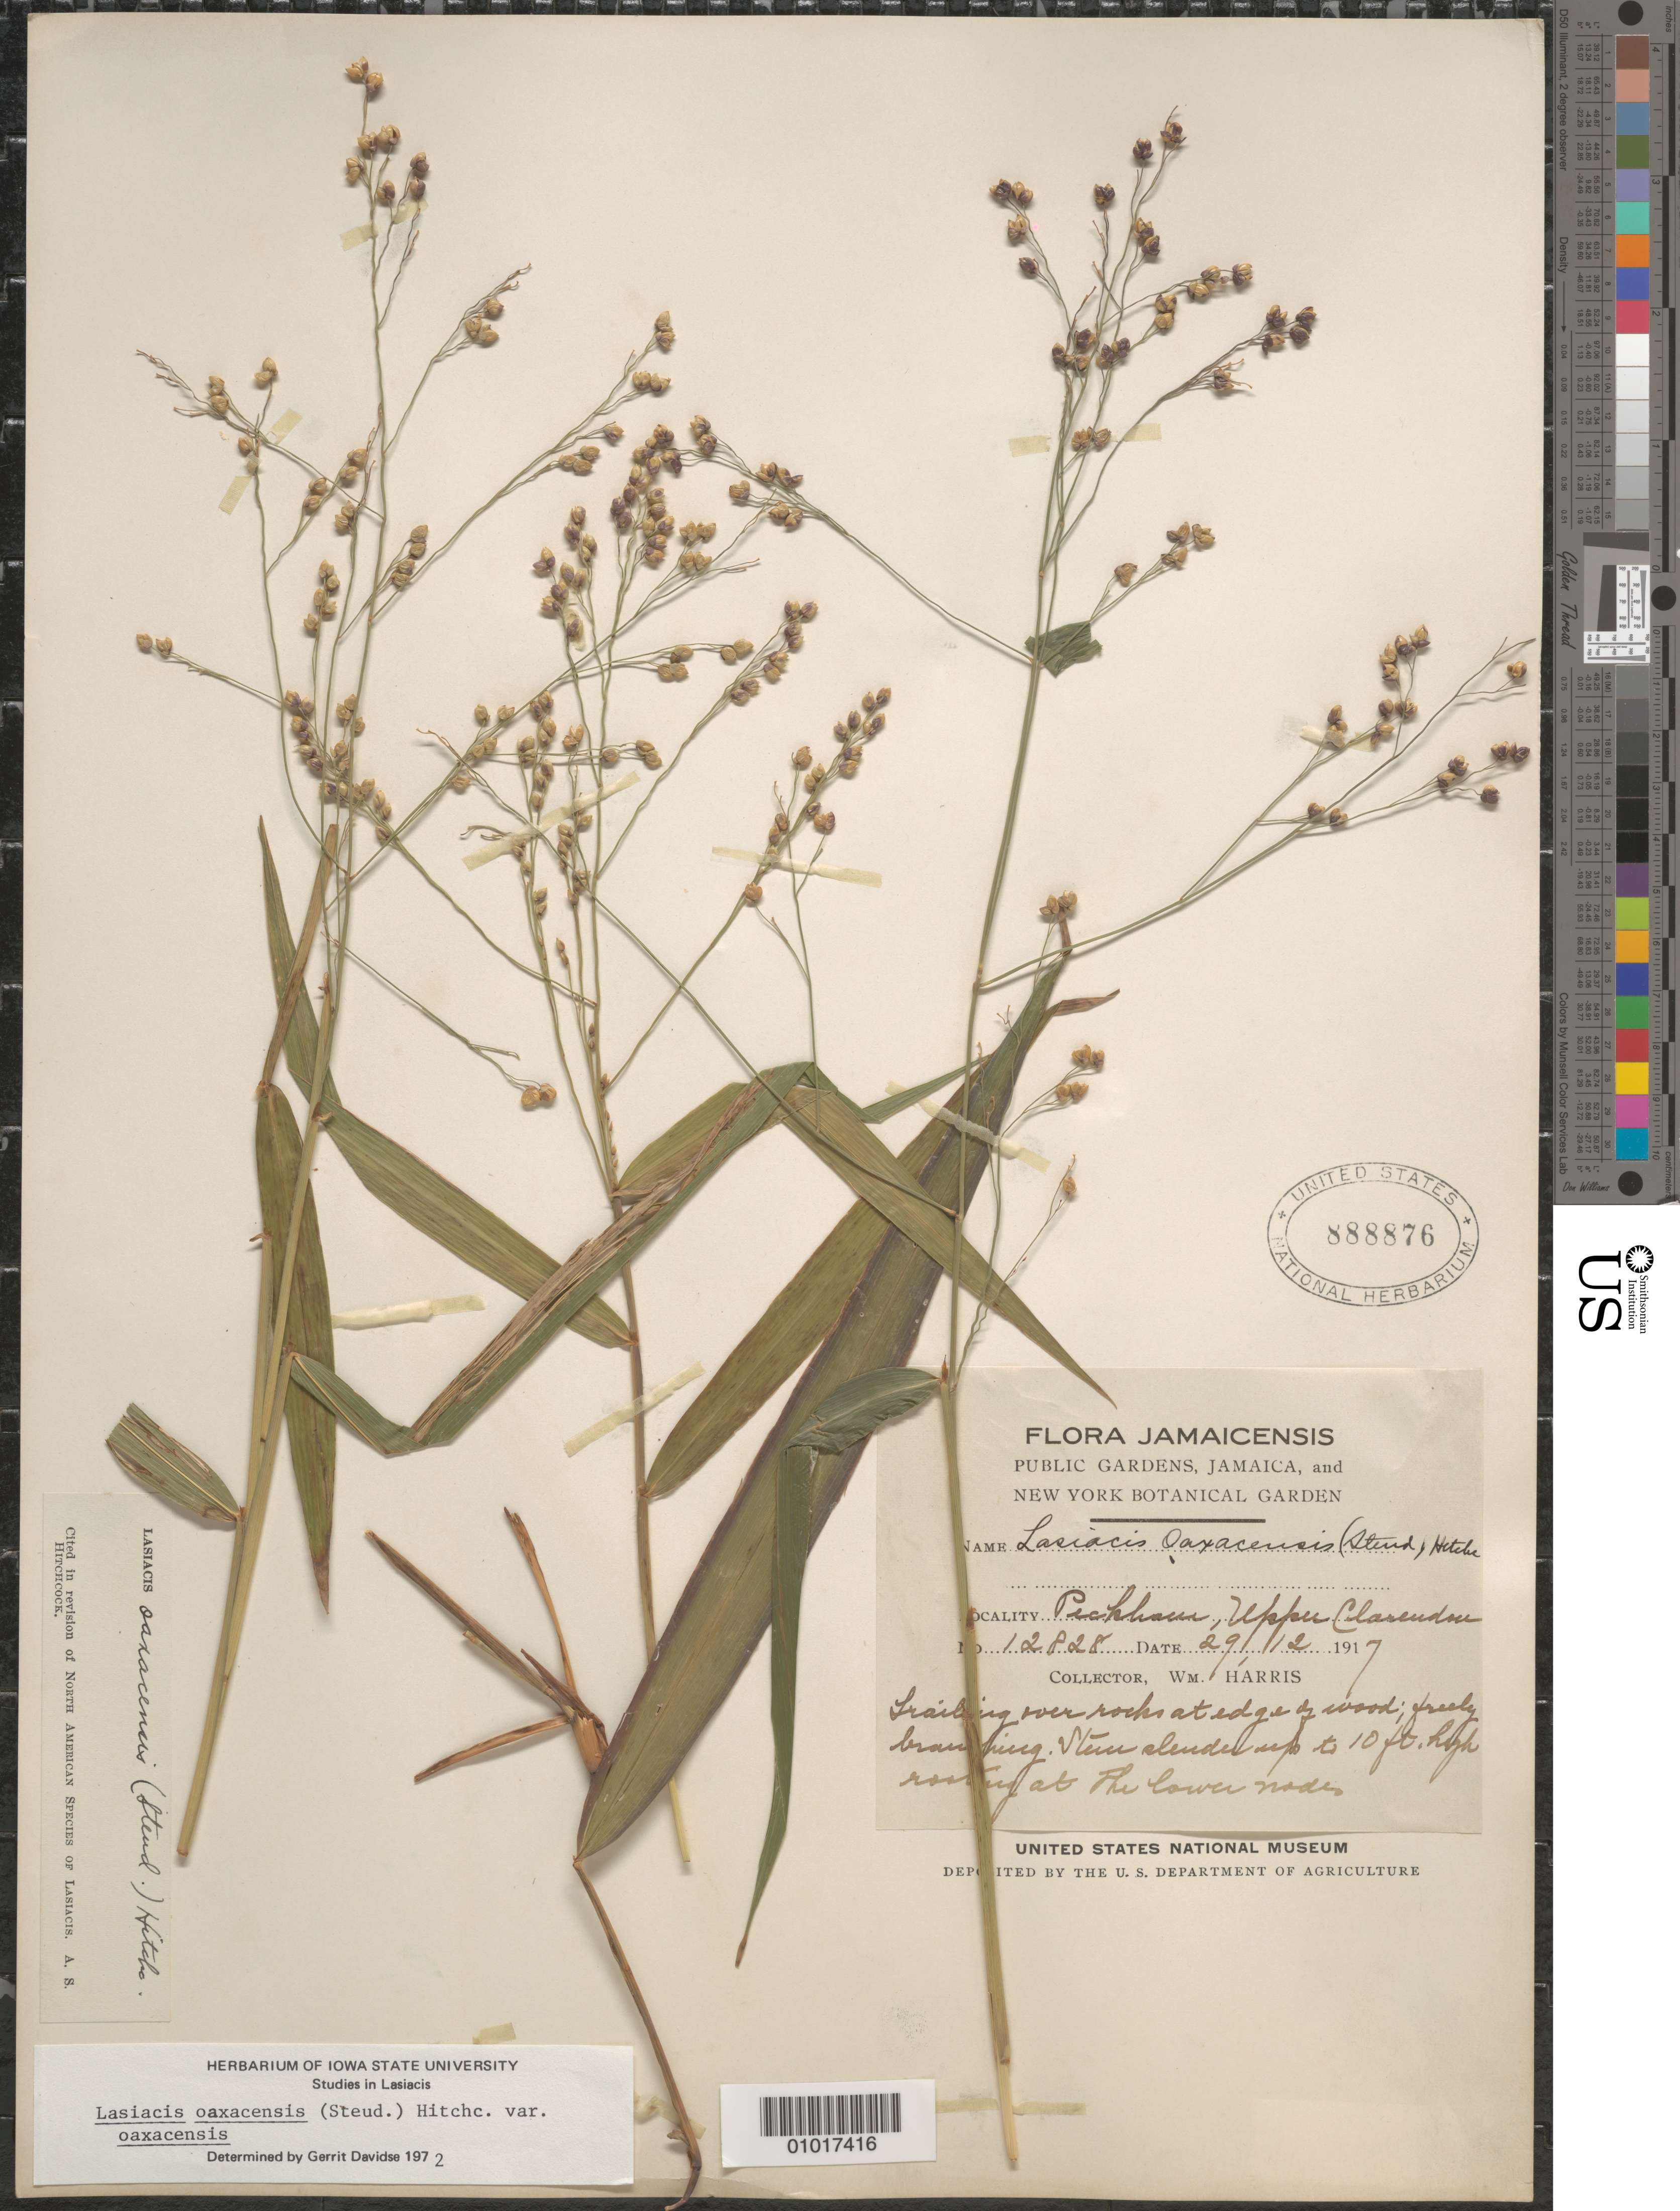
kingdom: Plantae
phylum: Tracheophyta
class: Liliopsida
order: Poales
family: Poaceae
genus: Lasiacis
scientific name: Lasiacis oaxacensis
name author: (Steud.) Hitchc.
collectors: W. Harris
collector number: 12828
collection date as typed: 21 Dec 1917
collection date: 1917-12-21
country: Jamaica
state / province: Clarendon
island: Jamaica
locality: Pickhaus, Upper Clarendon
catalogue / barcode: US 888876